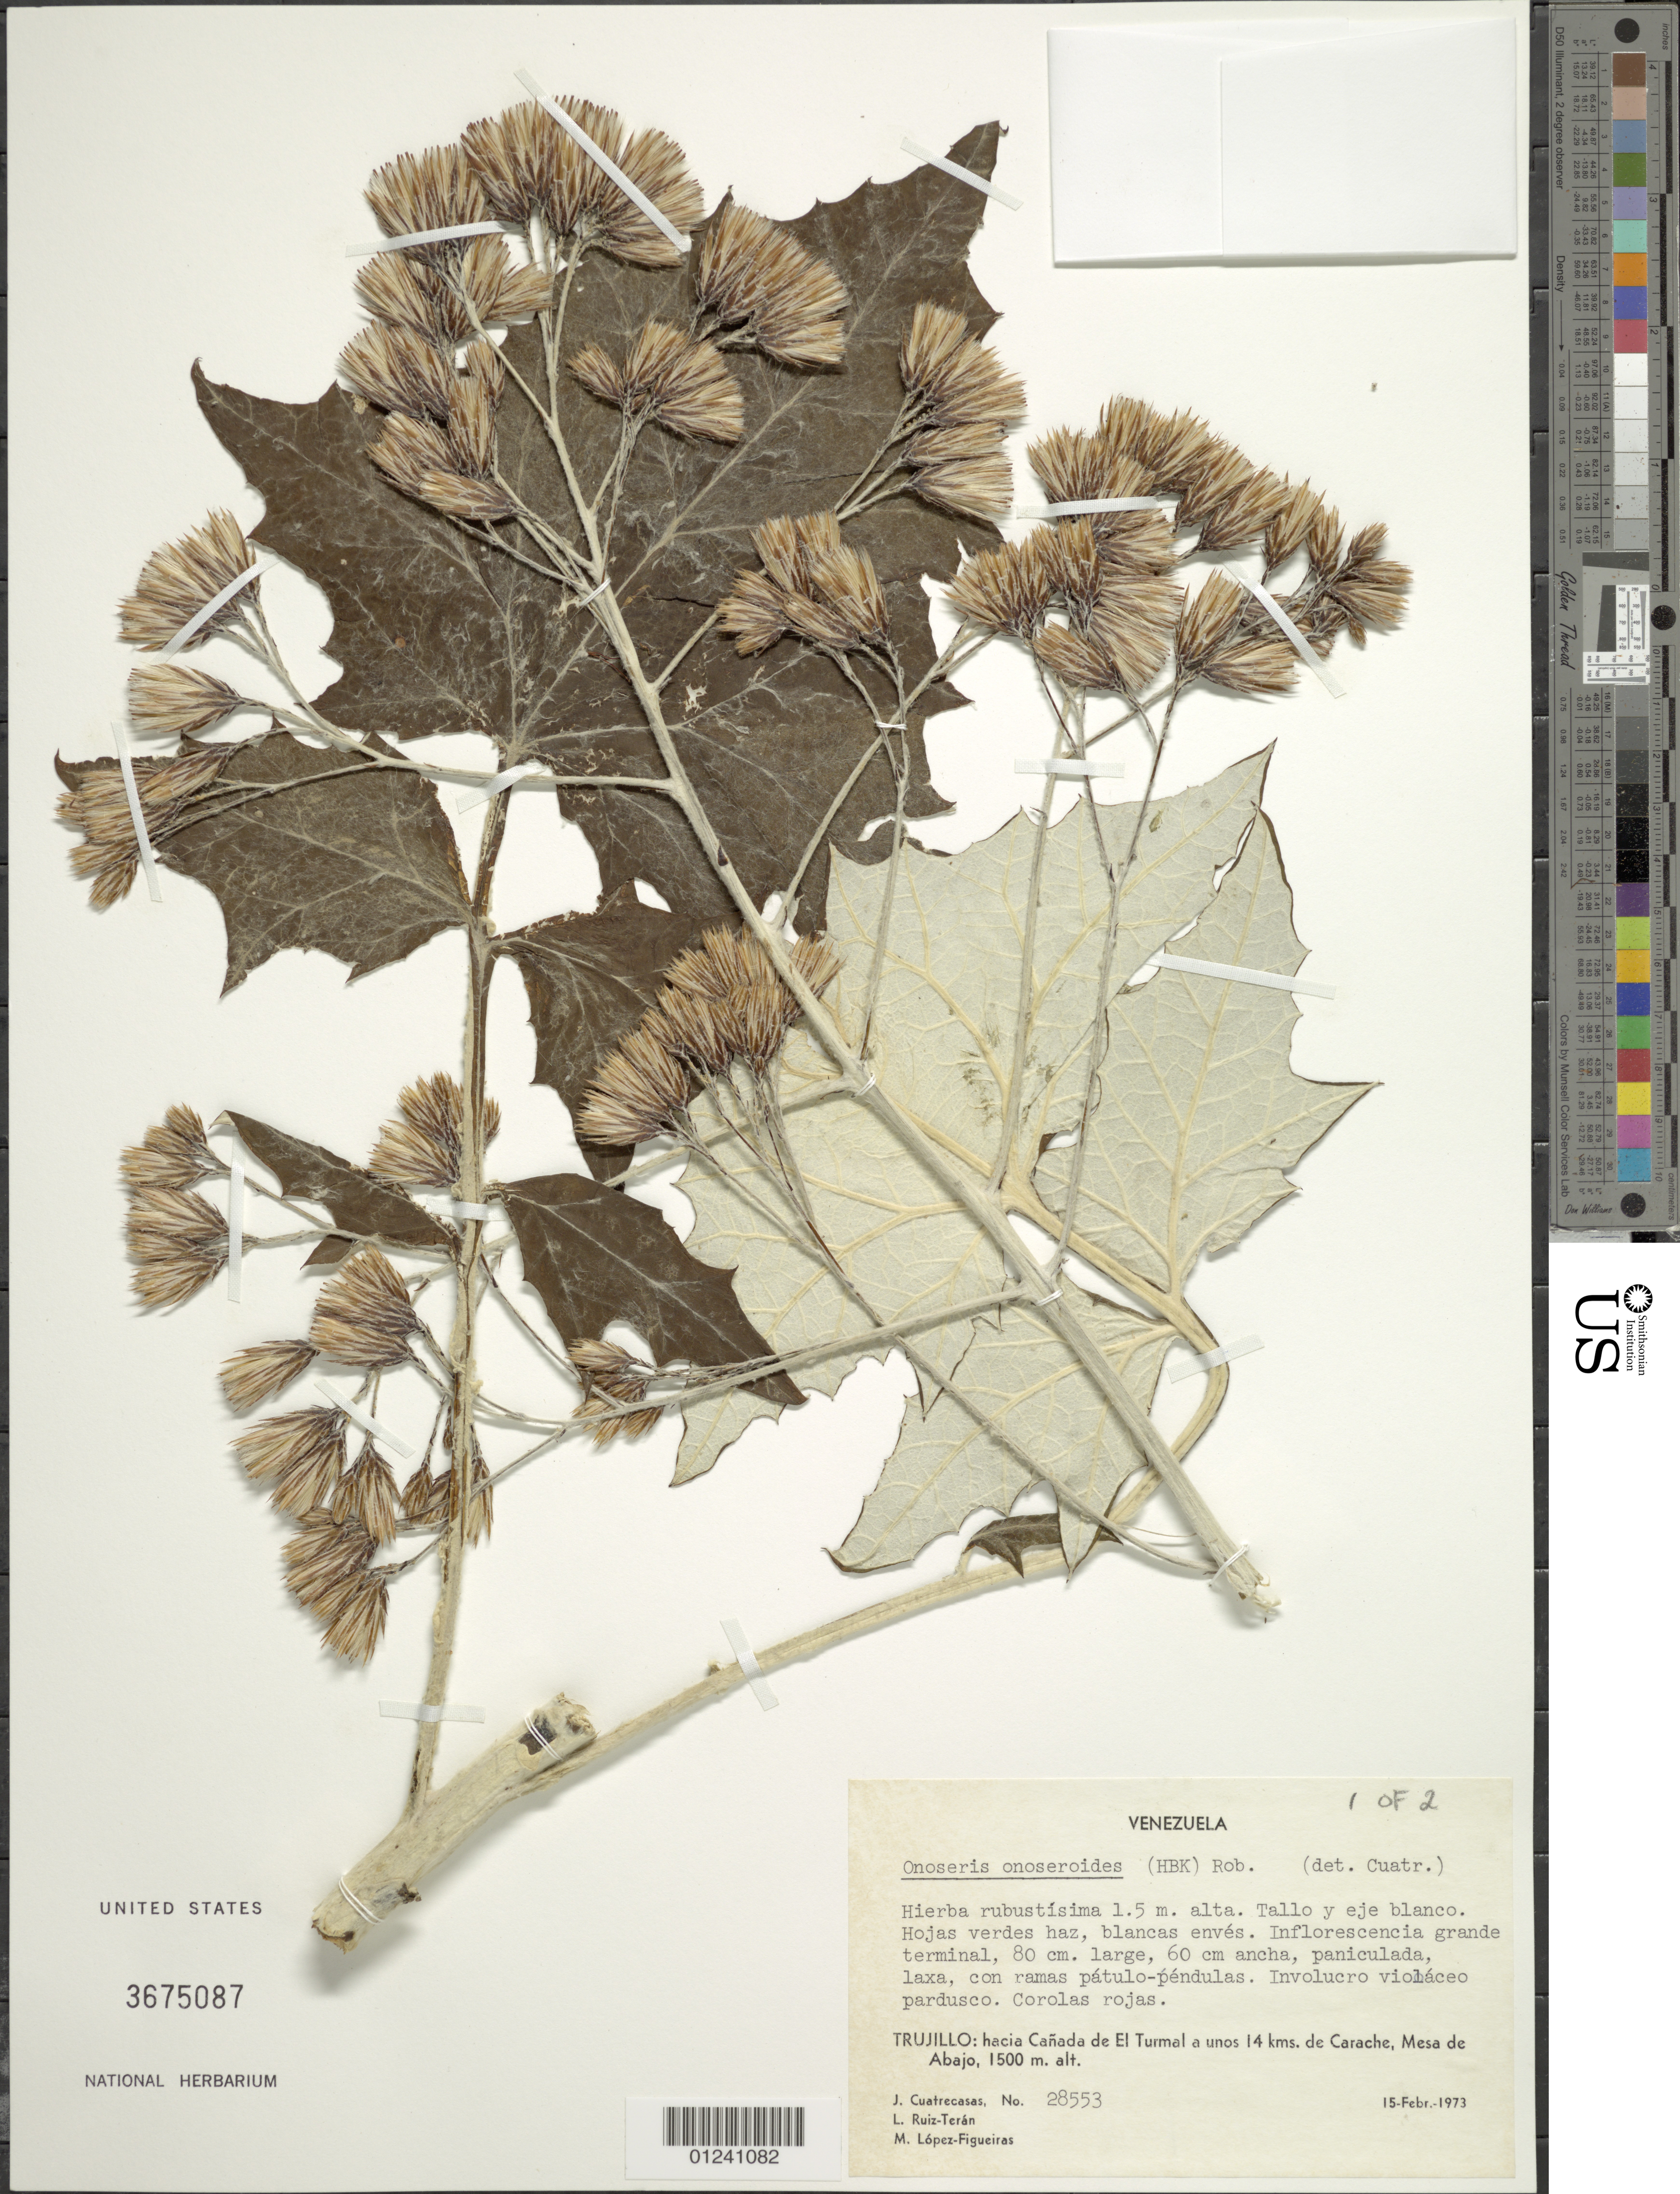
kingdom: Plantae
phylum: Tracheophyta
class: Magnoliopsida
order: Asterales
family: Asteraceae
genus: Onoseris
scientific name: Onoseris onoseroides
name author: (Kunth) B.L. Rob.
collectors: J. Cuatrecasas, L. E. Ruíz-Terán & M. López Figueiras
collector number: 28553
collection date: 1973-02-15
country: Venezuela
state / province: Trujillo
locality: hacia Canada de El Turmal a unos 14 kms. de Carache, Mesa de Abajo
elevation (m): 1500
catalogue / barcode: US 3675087